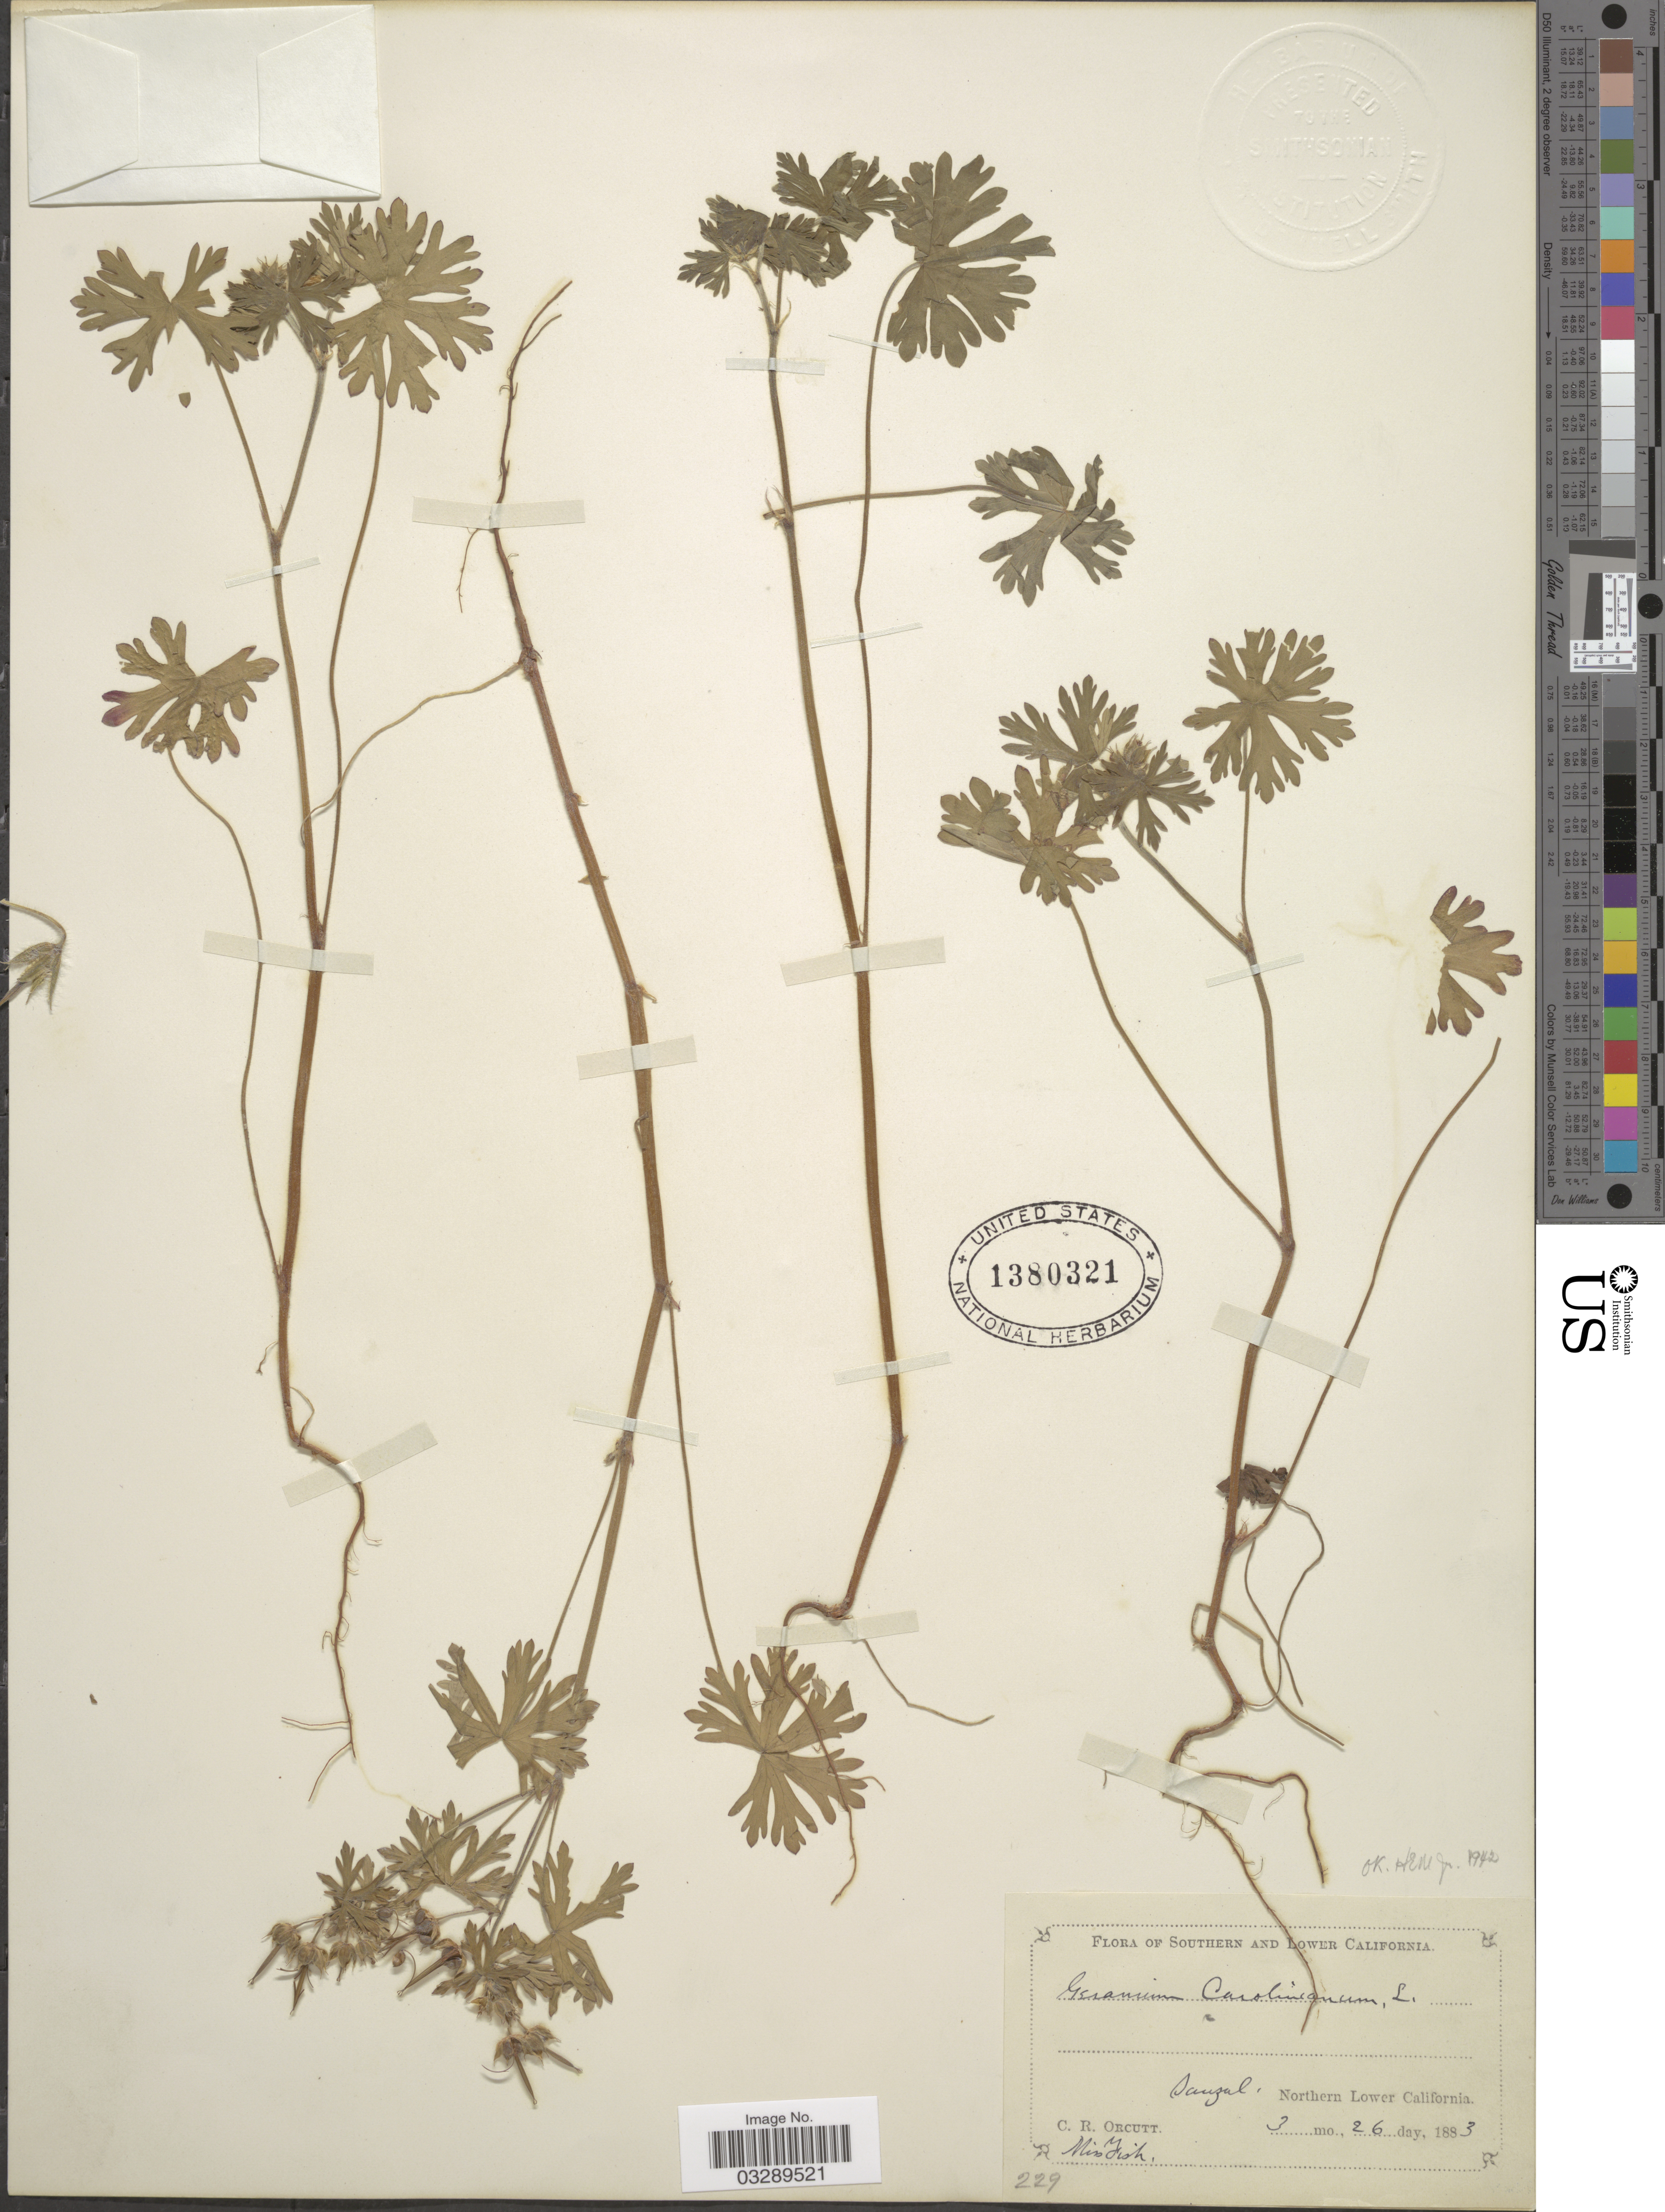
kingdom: Plantae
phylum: Tracheophyta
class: Magnoliopsida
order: Geraniales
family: Geraniaceae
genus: Geranium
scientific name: Geranium carolinianum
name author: L.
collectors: C. R. Orcutt & Miss Fish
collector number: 229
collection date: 1883-03-26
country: Mexico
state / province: Baja California Norte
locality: Sauzal, Northern Lower California.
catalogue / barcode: US 1380321